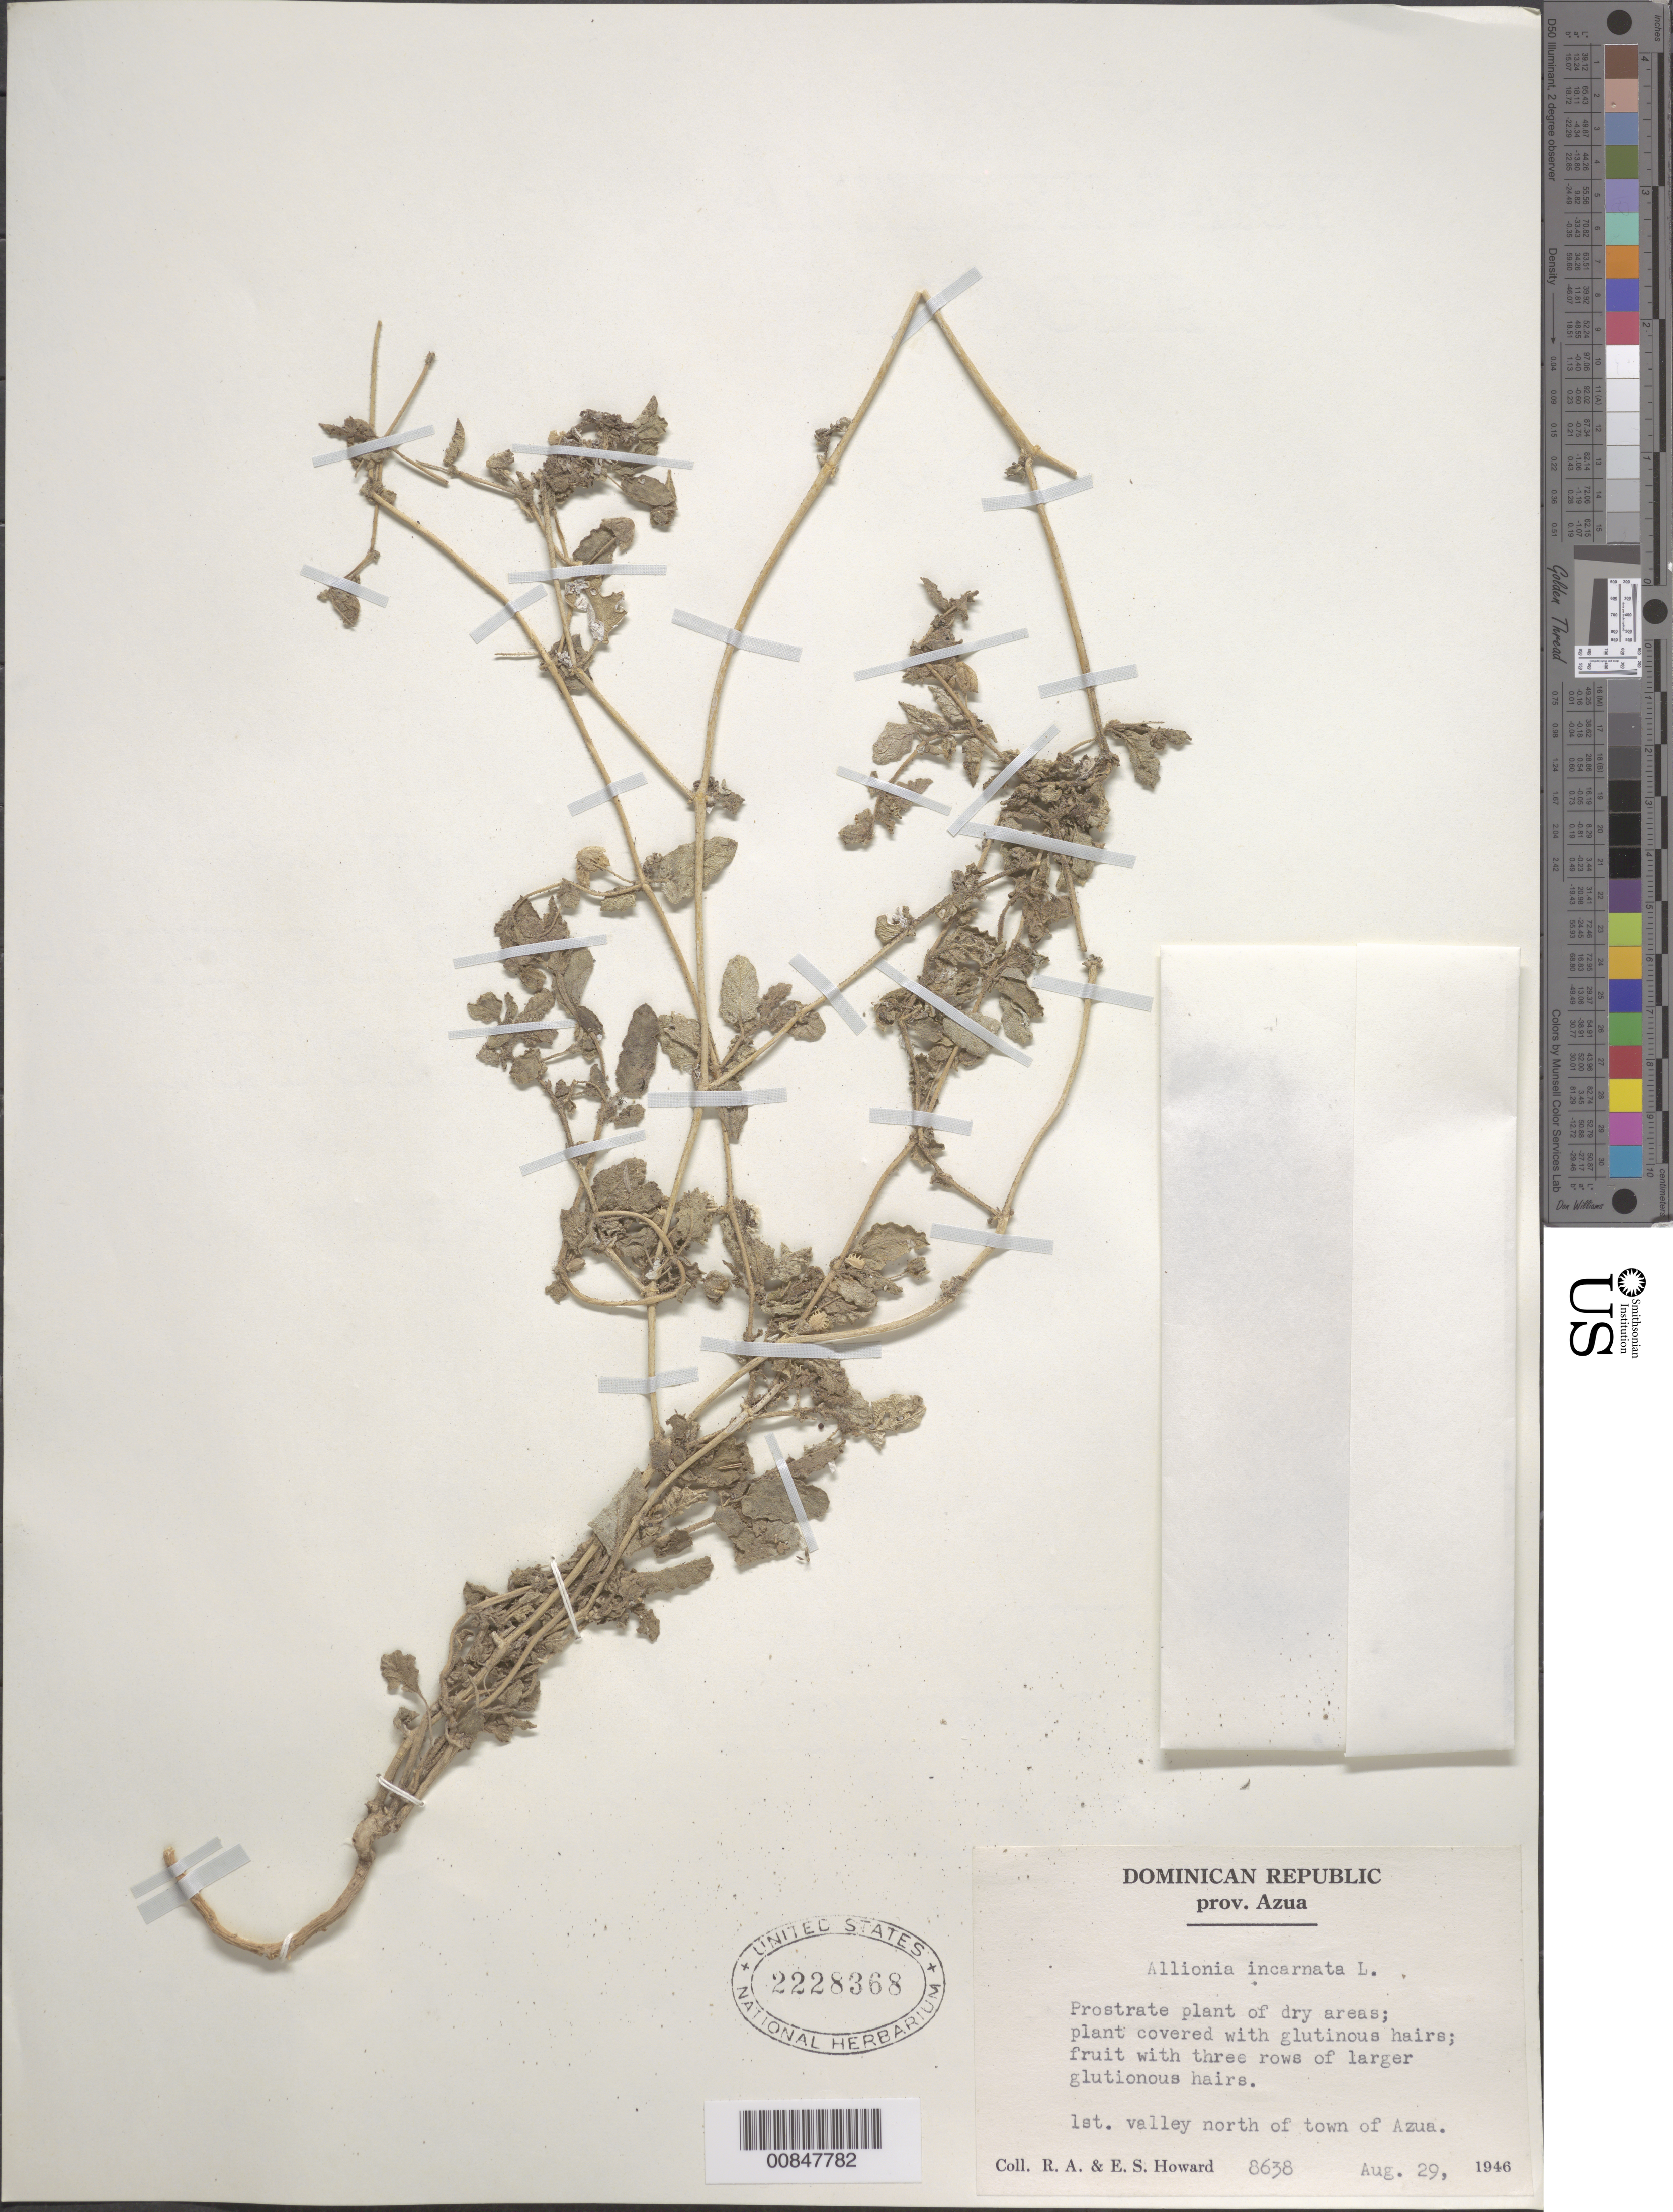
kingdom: Plantae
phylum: Tracheophyta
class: Magnoliopsida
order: Caryophyllales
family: Nyctaginaceae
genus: Allionia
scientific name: Allionia incarnata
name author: L.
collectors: R. A. Howard & E. S. Howard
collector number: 8638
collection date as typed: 29 Aug 1946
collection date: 1946-08-29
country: Dominican Republic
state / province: Azua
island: Hispaniola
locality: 1st. Valley north of town of Azua.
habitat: Dry areas.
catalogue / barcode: US 2228368